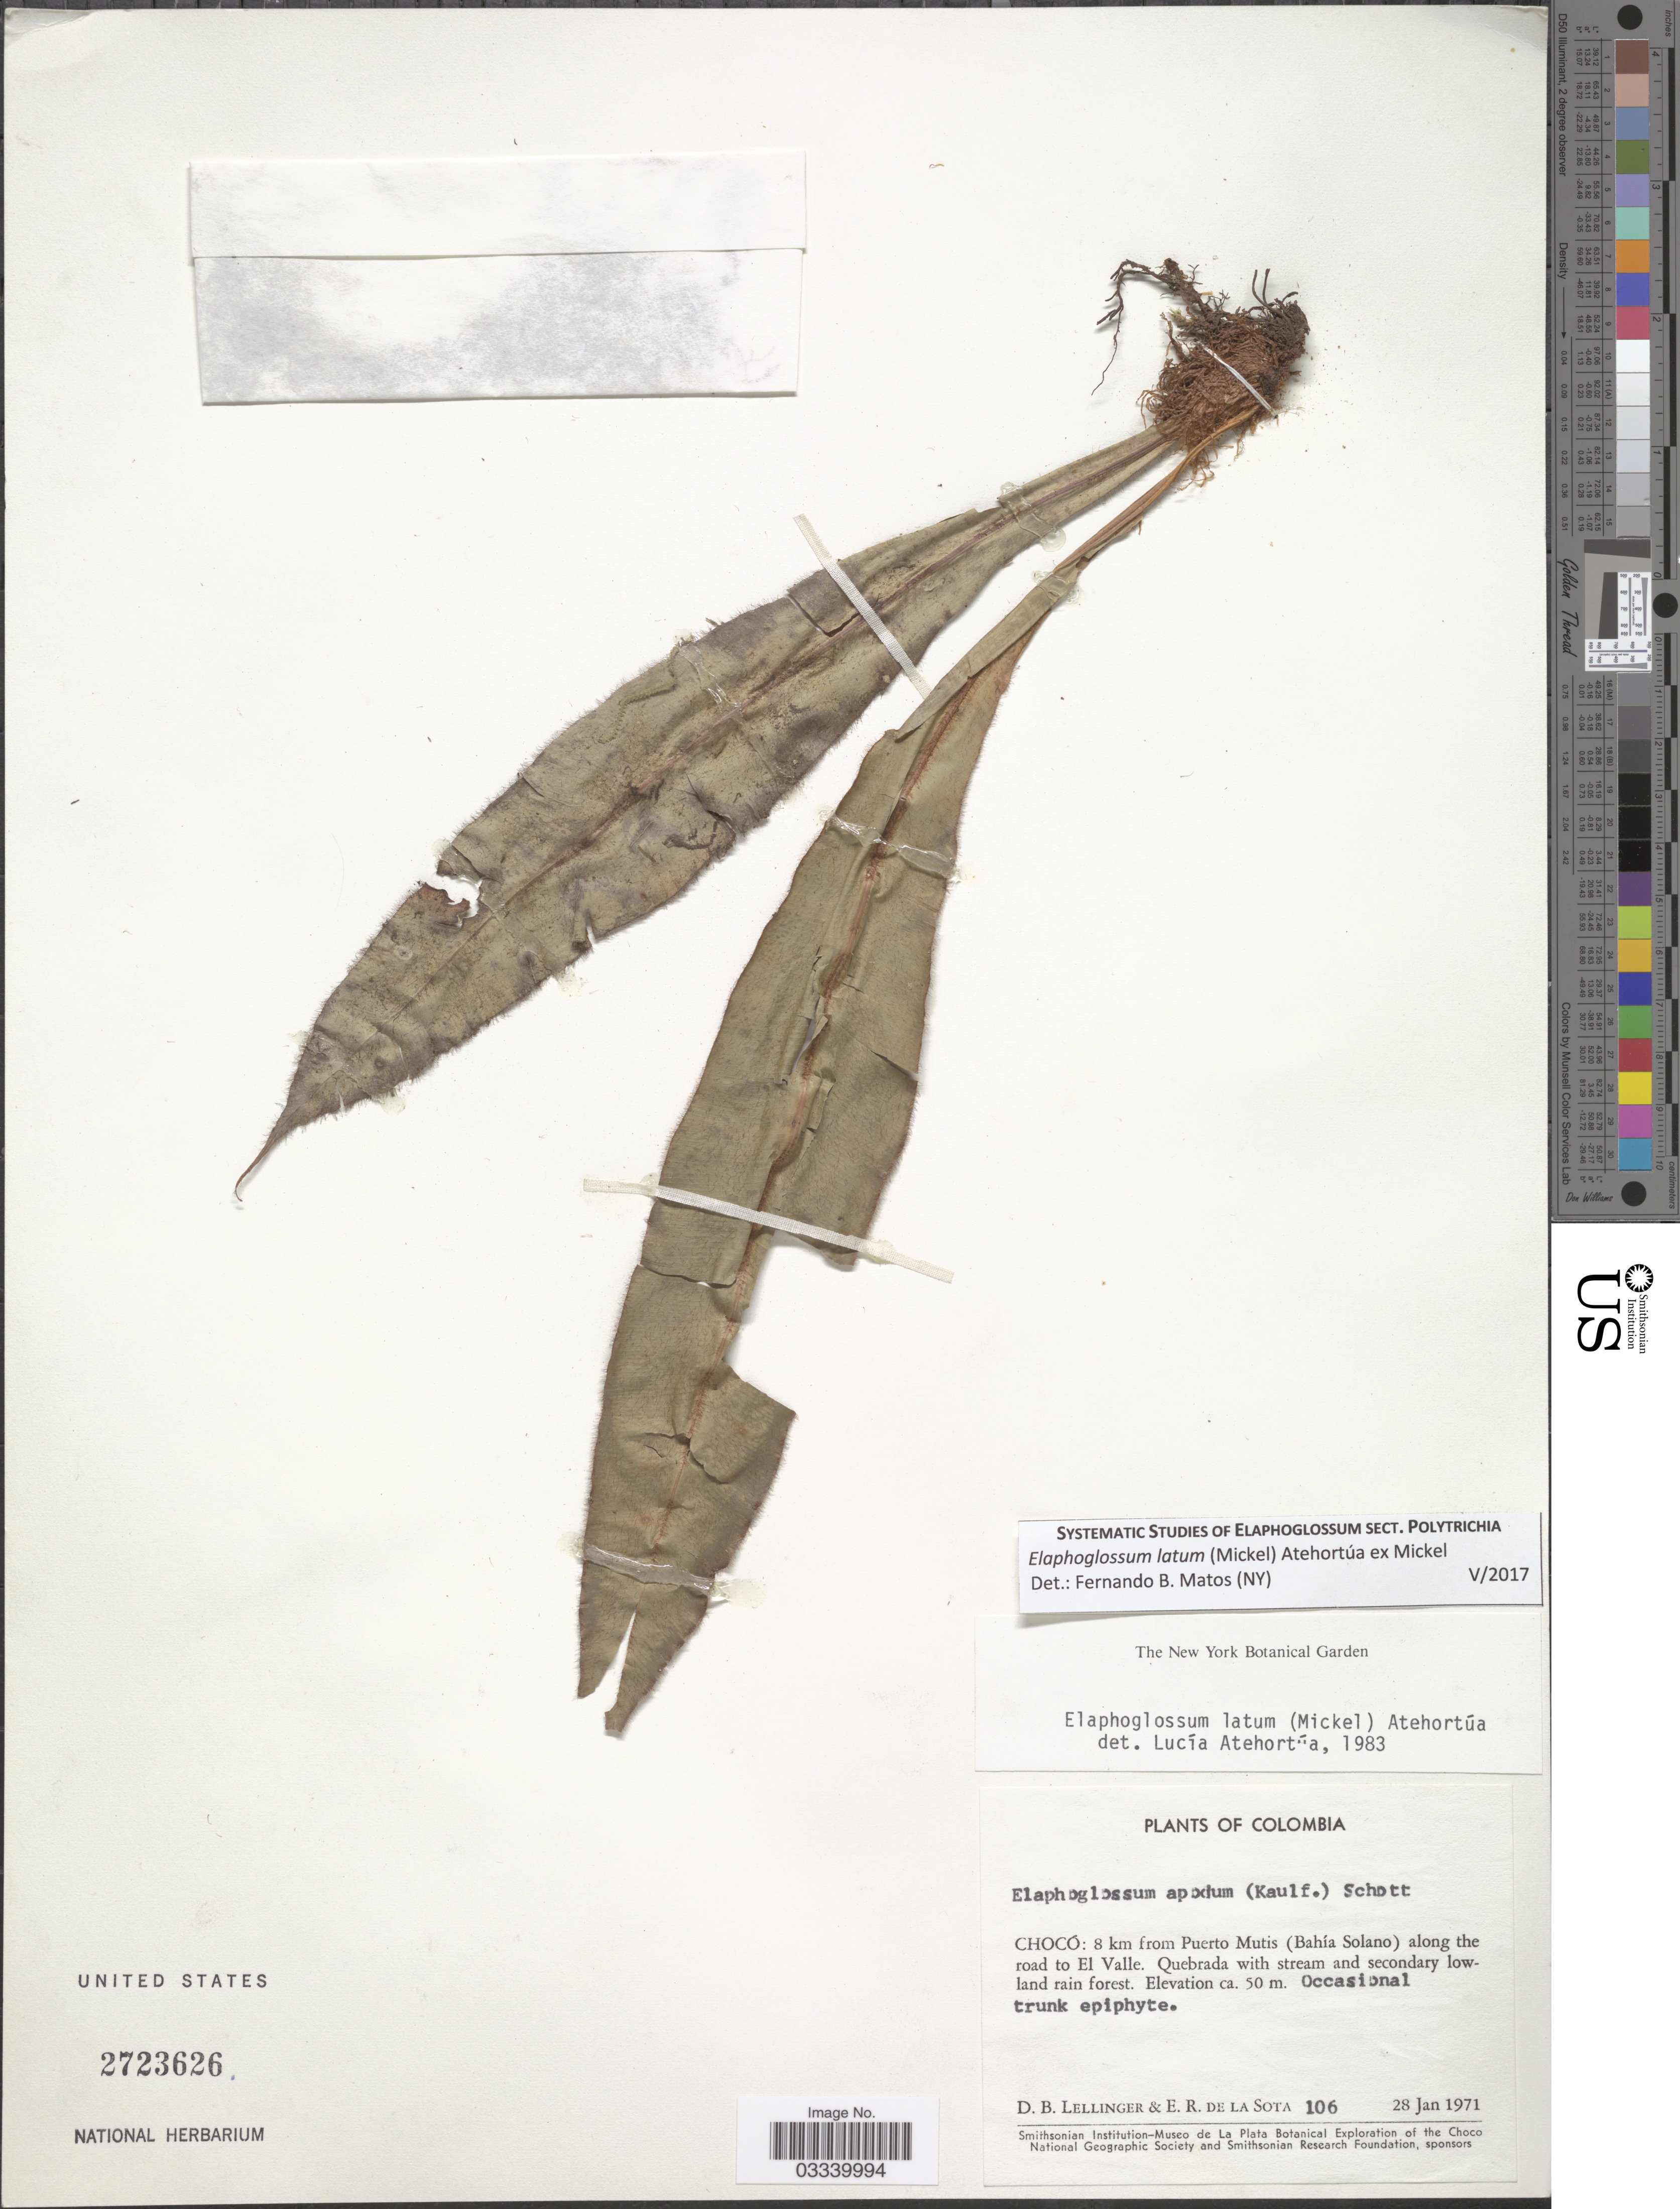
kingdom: Plantae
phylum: Tracheophyta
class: Polypodiopsida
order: Polypodiales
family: Dryopteridaceae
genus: Elaphoglossum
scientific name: Elaphoglossum latum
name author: (Mickel) Atehortúa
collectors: D. B. Lellinger & E. R. de la Sota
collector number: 106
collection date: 1971-01-28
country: Colombia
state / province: Chocó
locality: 8 km from Puerto Mutis (Bahía Solano) along the road to El Valle.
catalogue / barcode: US 2723626